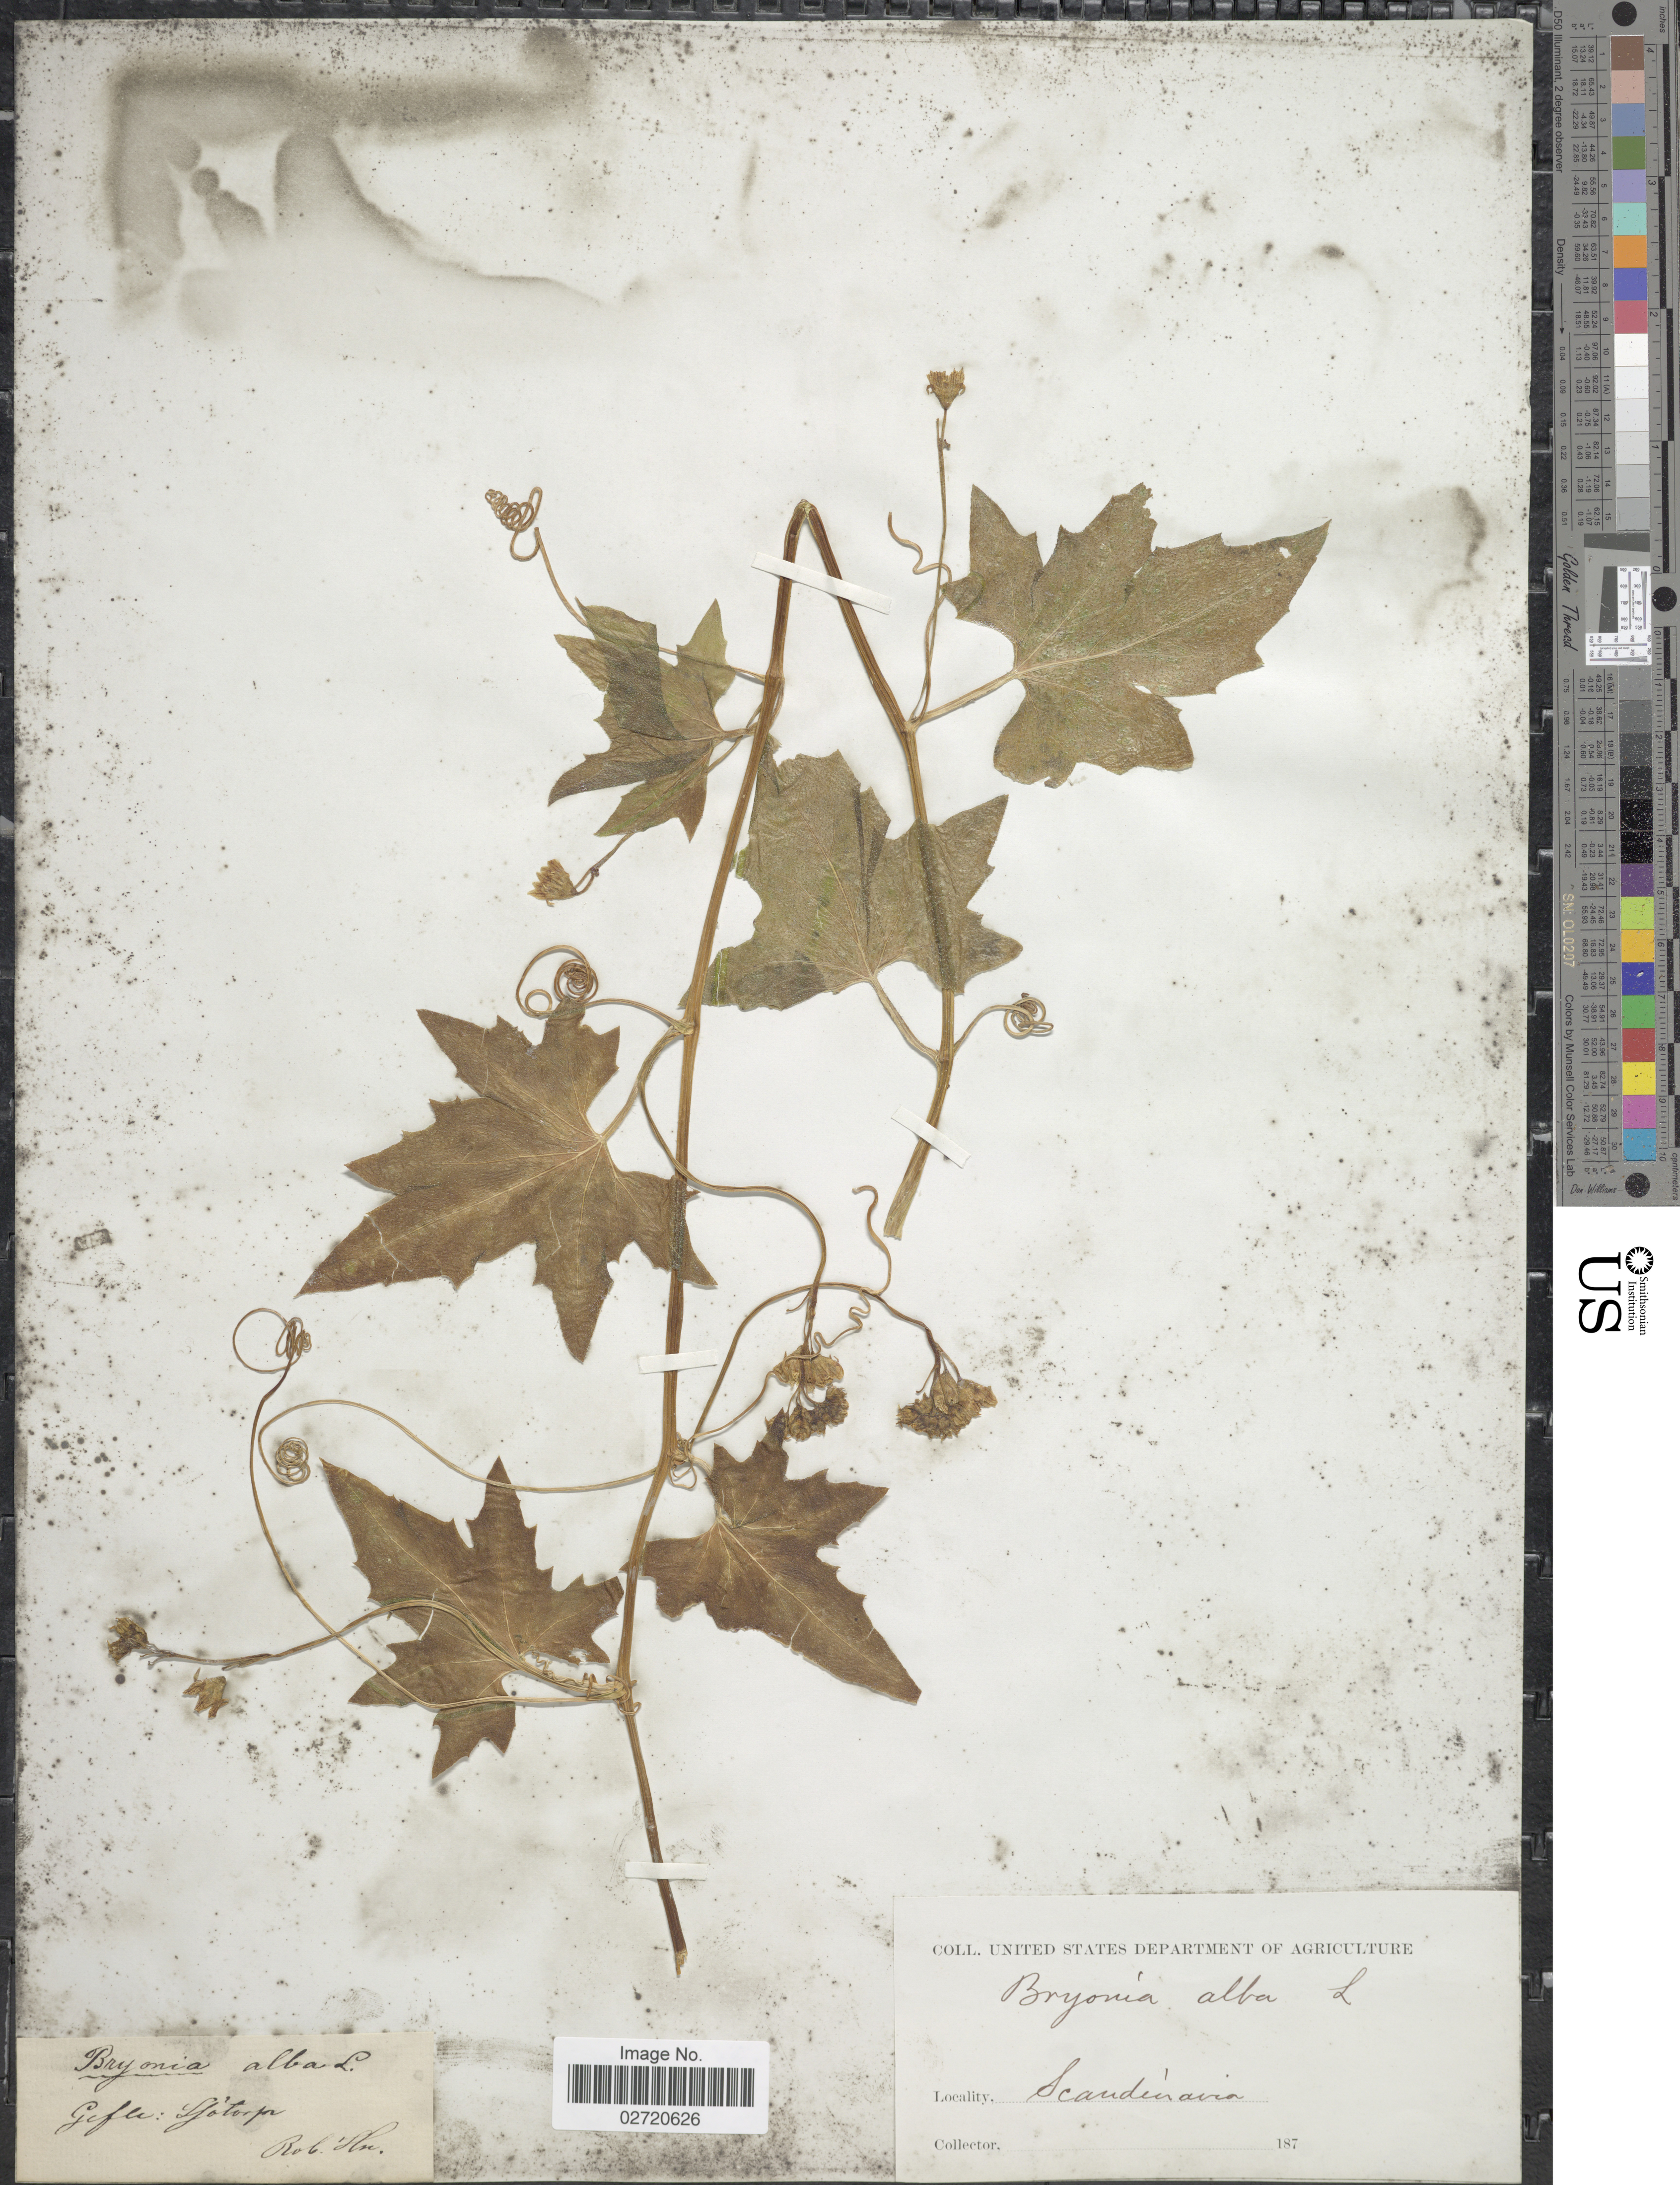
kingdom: Plantae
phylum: Tracheophyta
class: Magnoliopsida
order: Cucurbitales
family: Cucurbitaceae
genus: Bryonia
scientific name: Bryonia alba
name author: L.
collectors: R. Hn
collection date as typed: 187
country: Sweden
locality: Gefle: Sjotorp. Scandinanvia